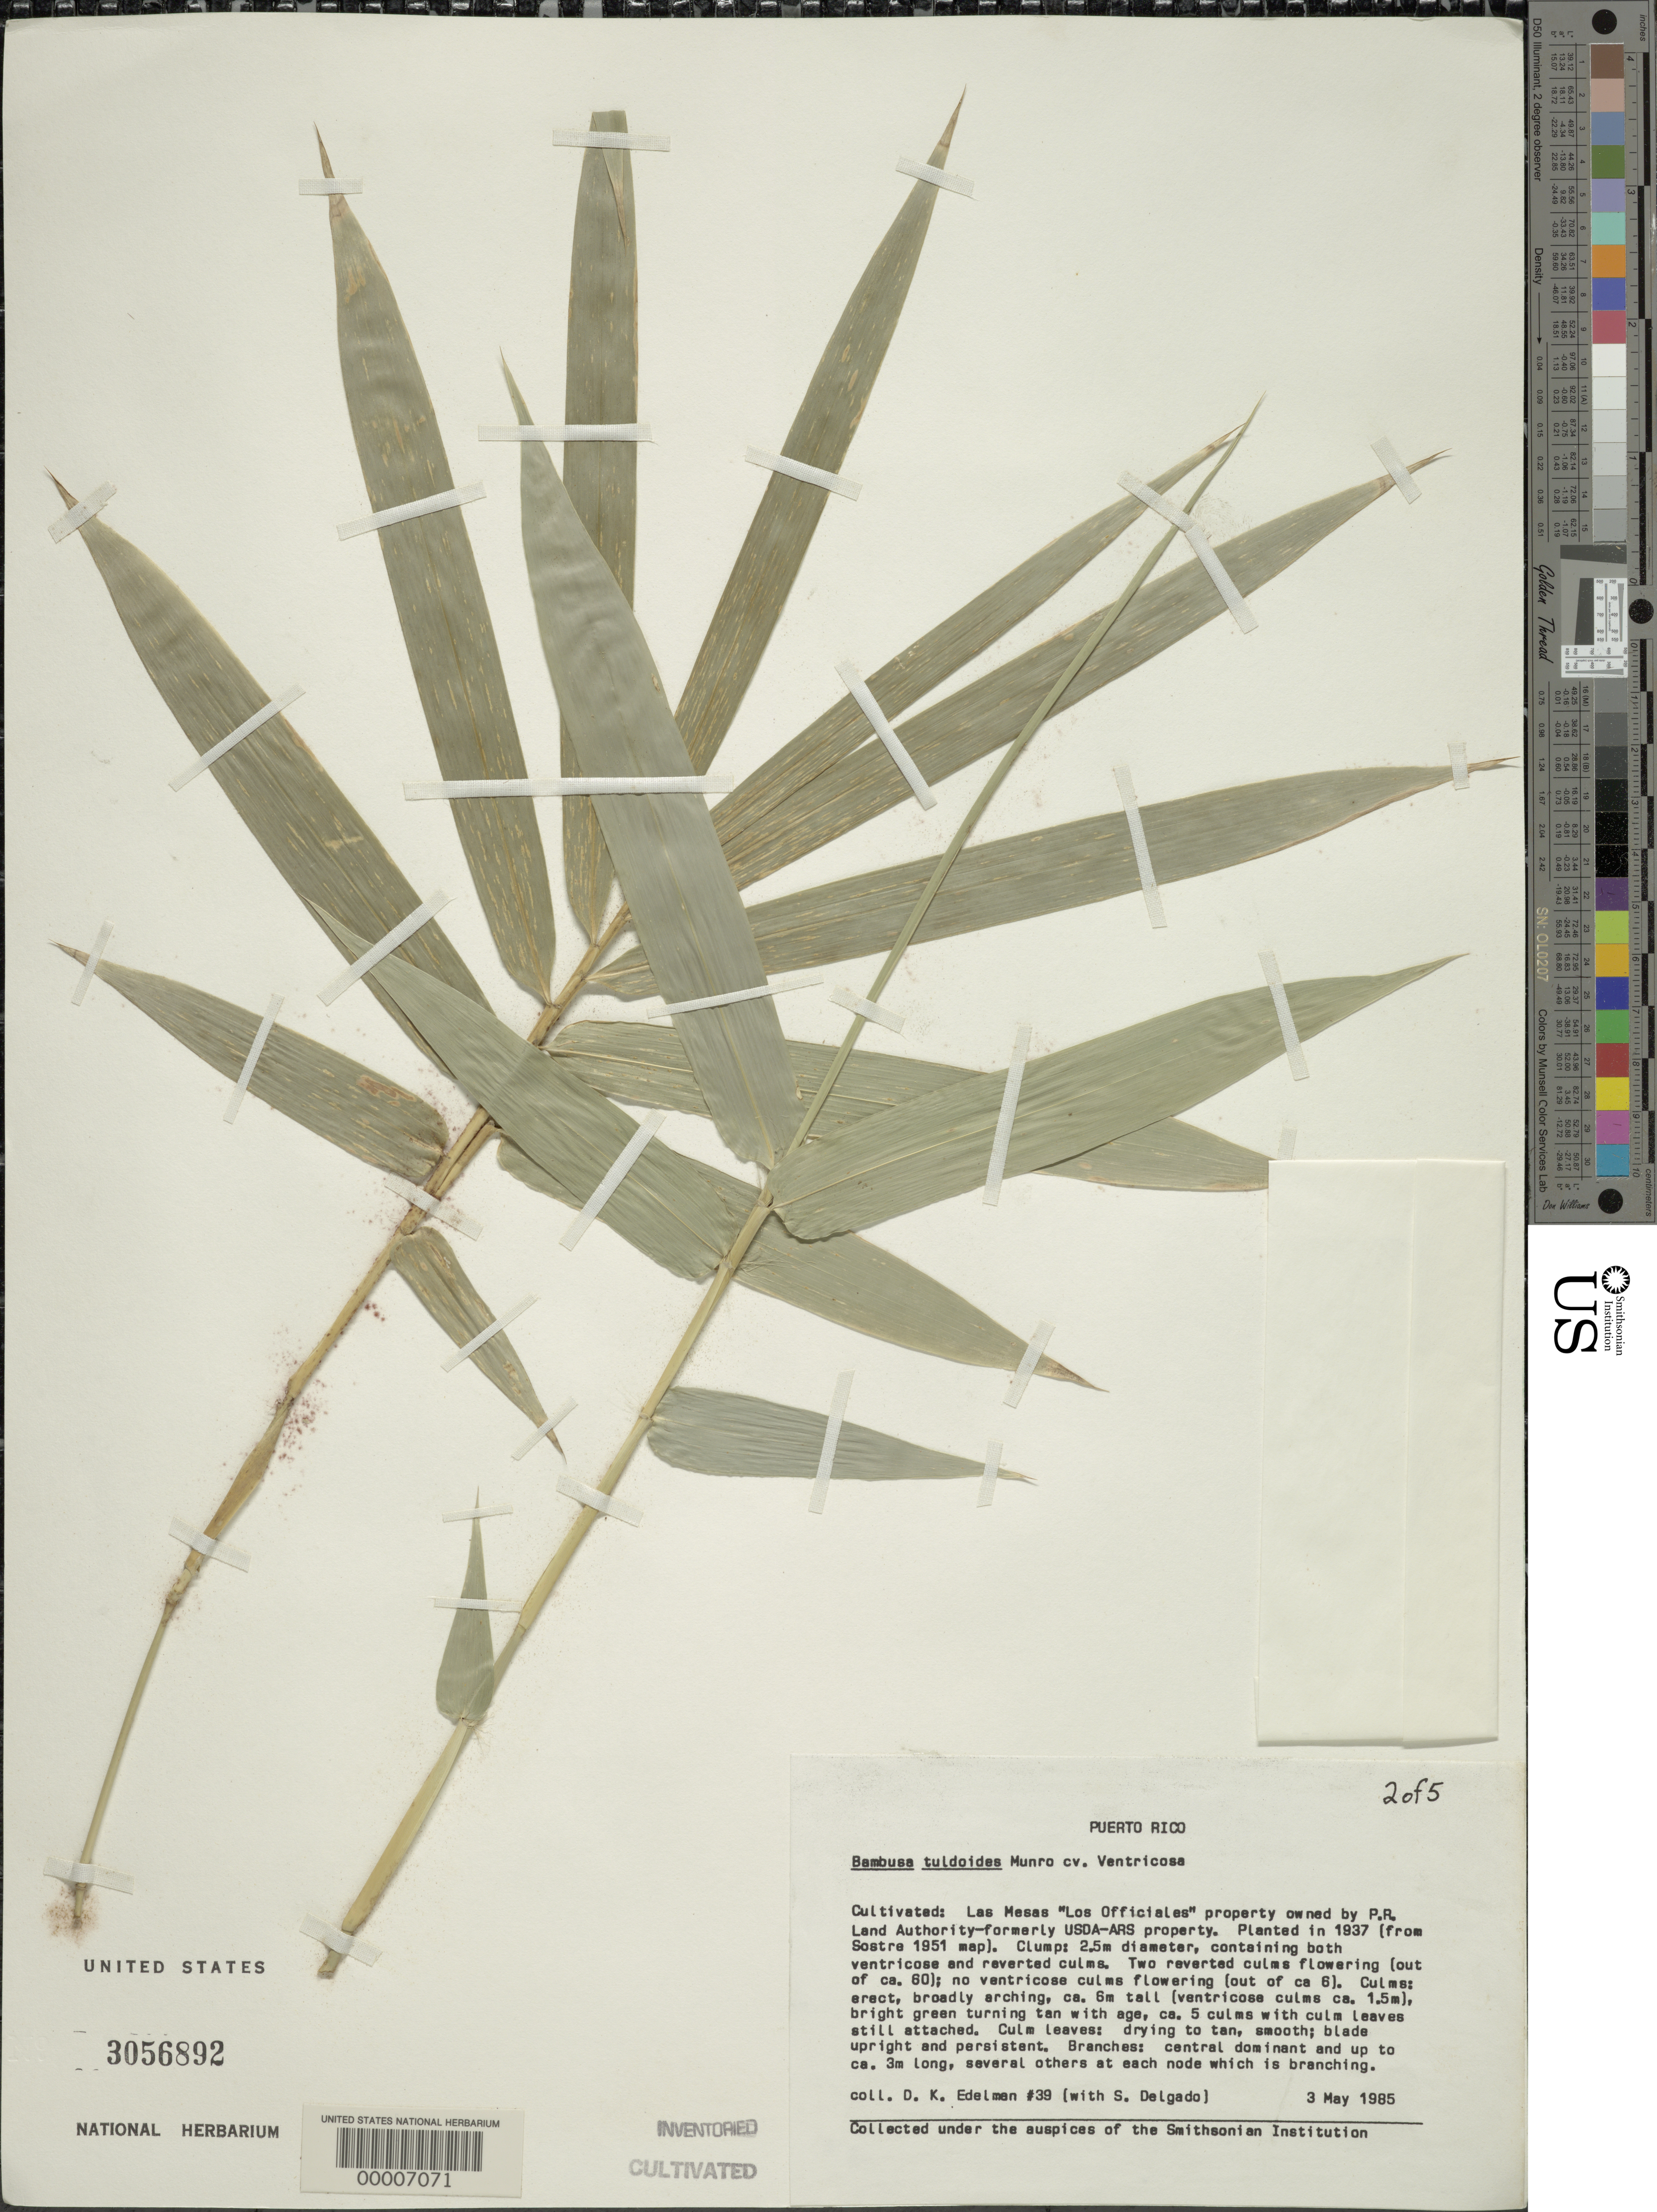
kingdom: Plantae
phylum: Tracheophyta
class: Liliopsida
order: Poales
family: Poaceae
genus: Bambusa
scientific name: Bambusa tuldoides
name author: Munro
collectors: D. Edelman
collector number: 39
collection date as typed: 03 May 1985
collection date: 1985-05-03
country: Puerto Rico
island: Greater Antilles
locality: Las mesas "los officiales"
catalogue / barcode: US 3056892